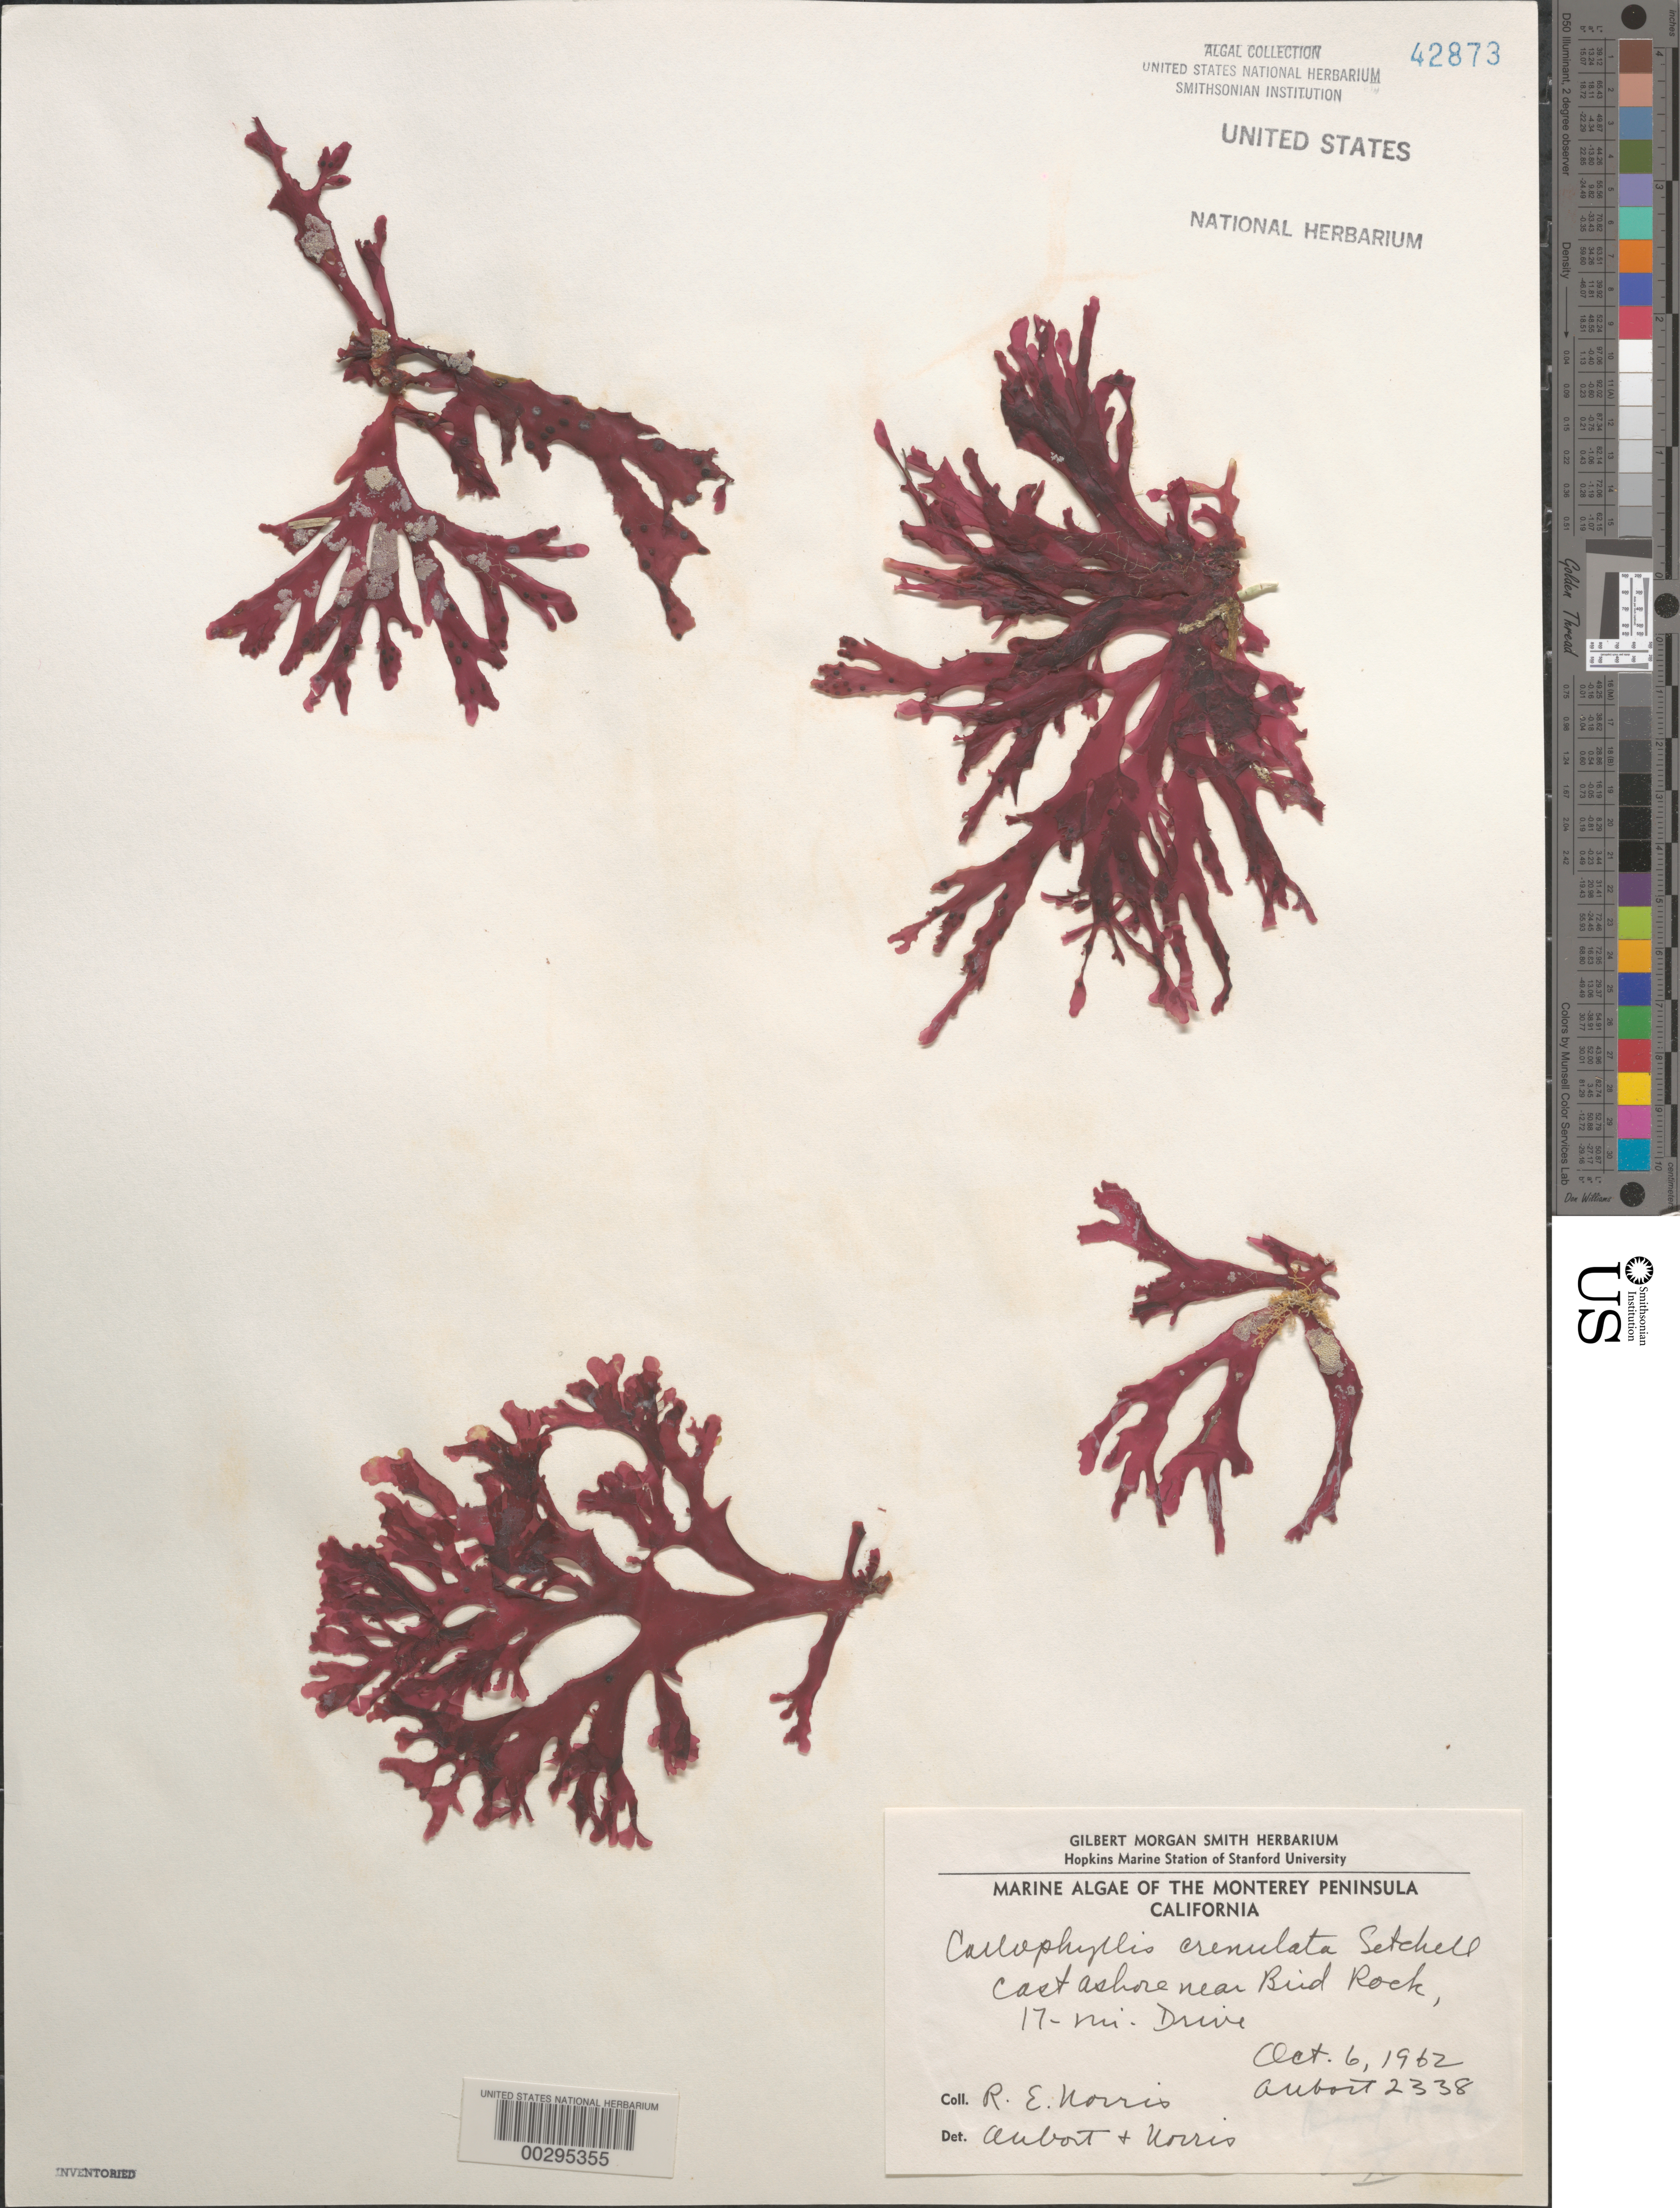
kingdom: Plantae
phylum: Rhodophyta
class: Florideophyceae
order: Gigartinales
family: Kallymeniaceae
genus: Callophyllis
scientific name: Callophyllis crenulata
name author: Setch.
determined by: Abbott, I. A.; Norris, R. E.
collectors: R. E. Norris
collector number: IAA 2338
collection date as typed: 06 Oct 1962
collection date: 1962-10-06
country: United States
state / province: California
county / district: Monterey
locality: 17 Mile Drive, near Bird Rock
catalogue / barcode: US 42873